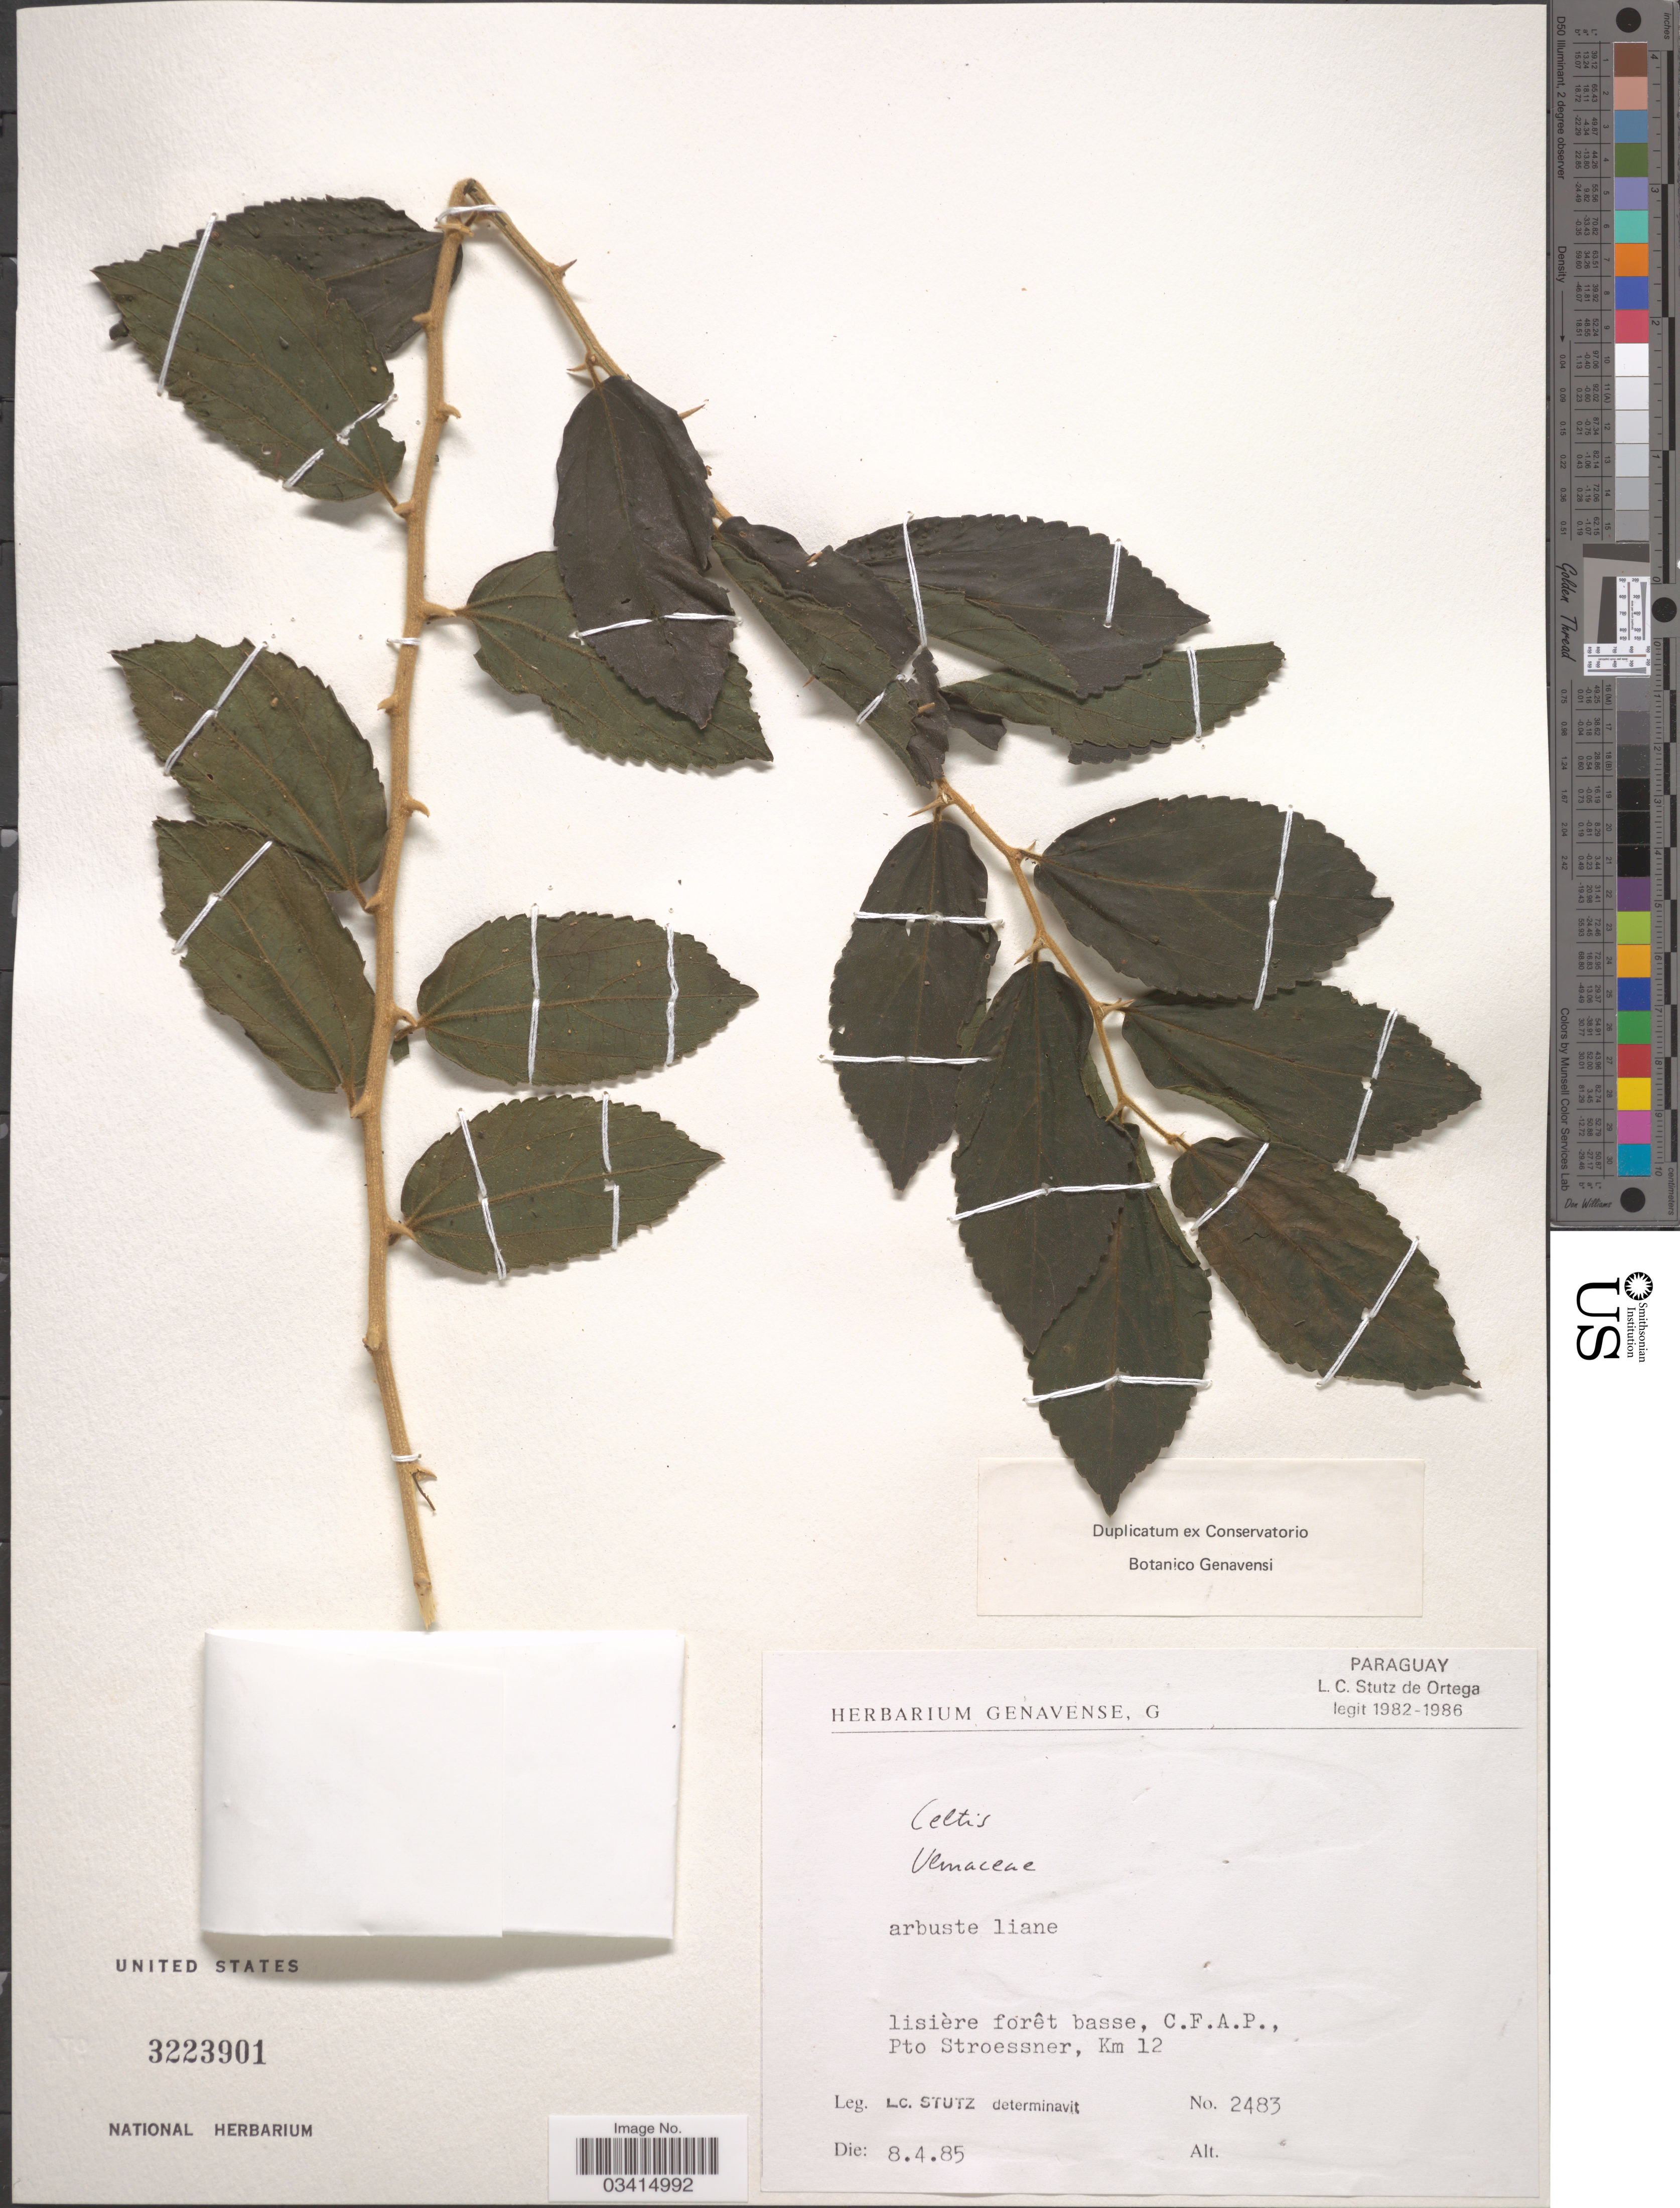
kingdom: Plantae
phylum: Tracheophyta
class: Magnoliopsida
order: Rosales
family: Cannabaceae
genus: Celtis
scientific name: Celtis sp.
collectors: L. C. Stutz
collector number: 2483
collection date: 1985-04-08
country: Paraguay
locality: C. F. A. P., Pto Stroessner, Km 12.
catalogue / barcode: US 3223901